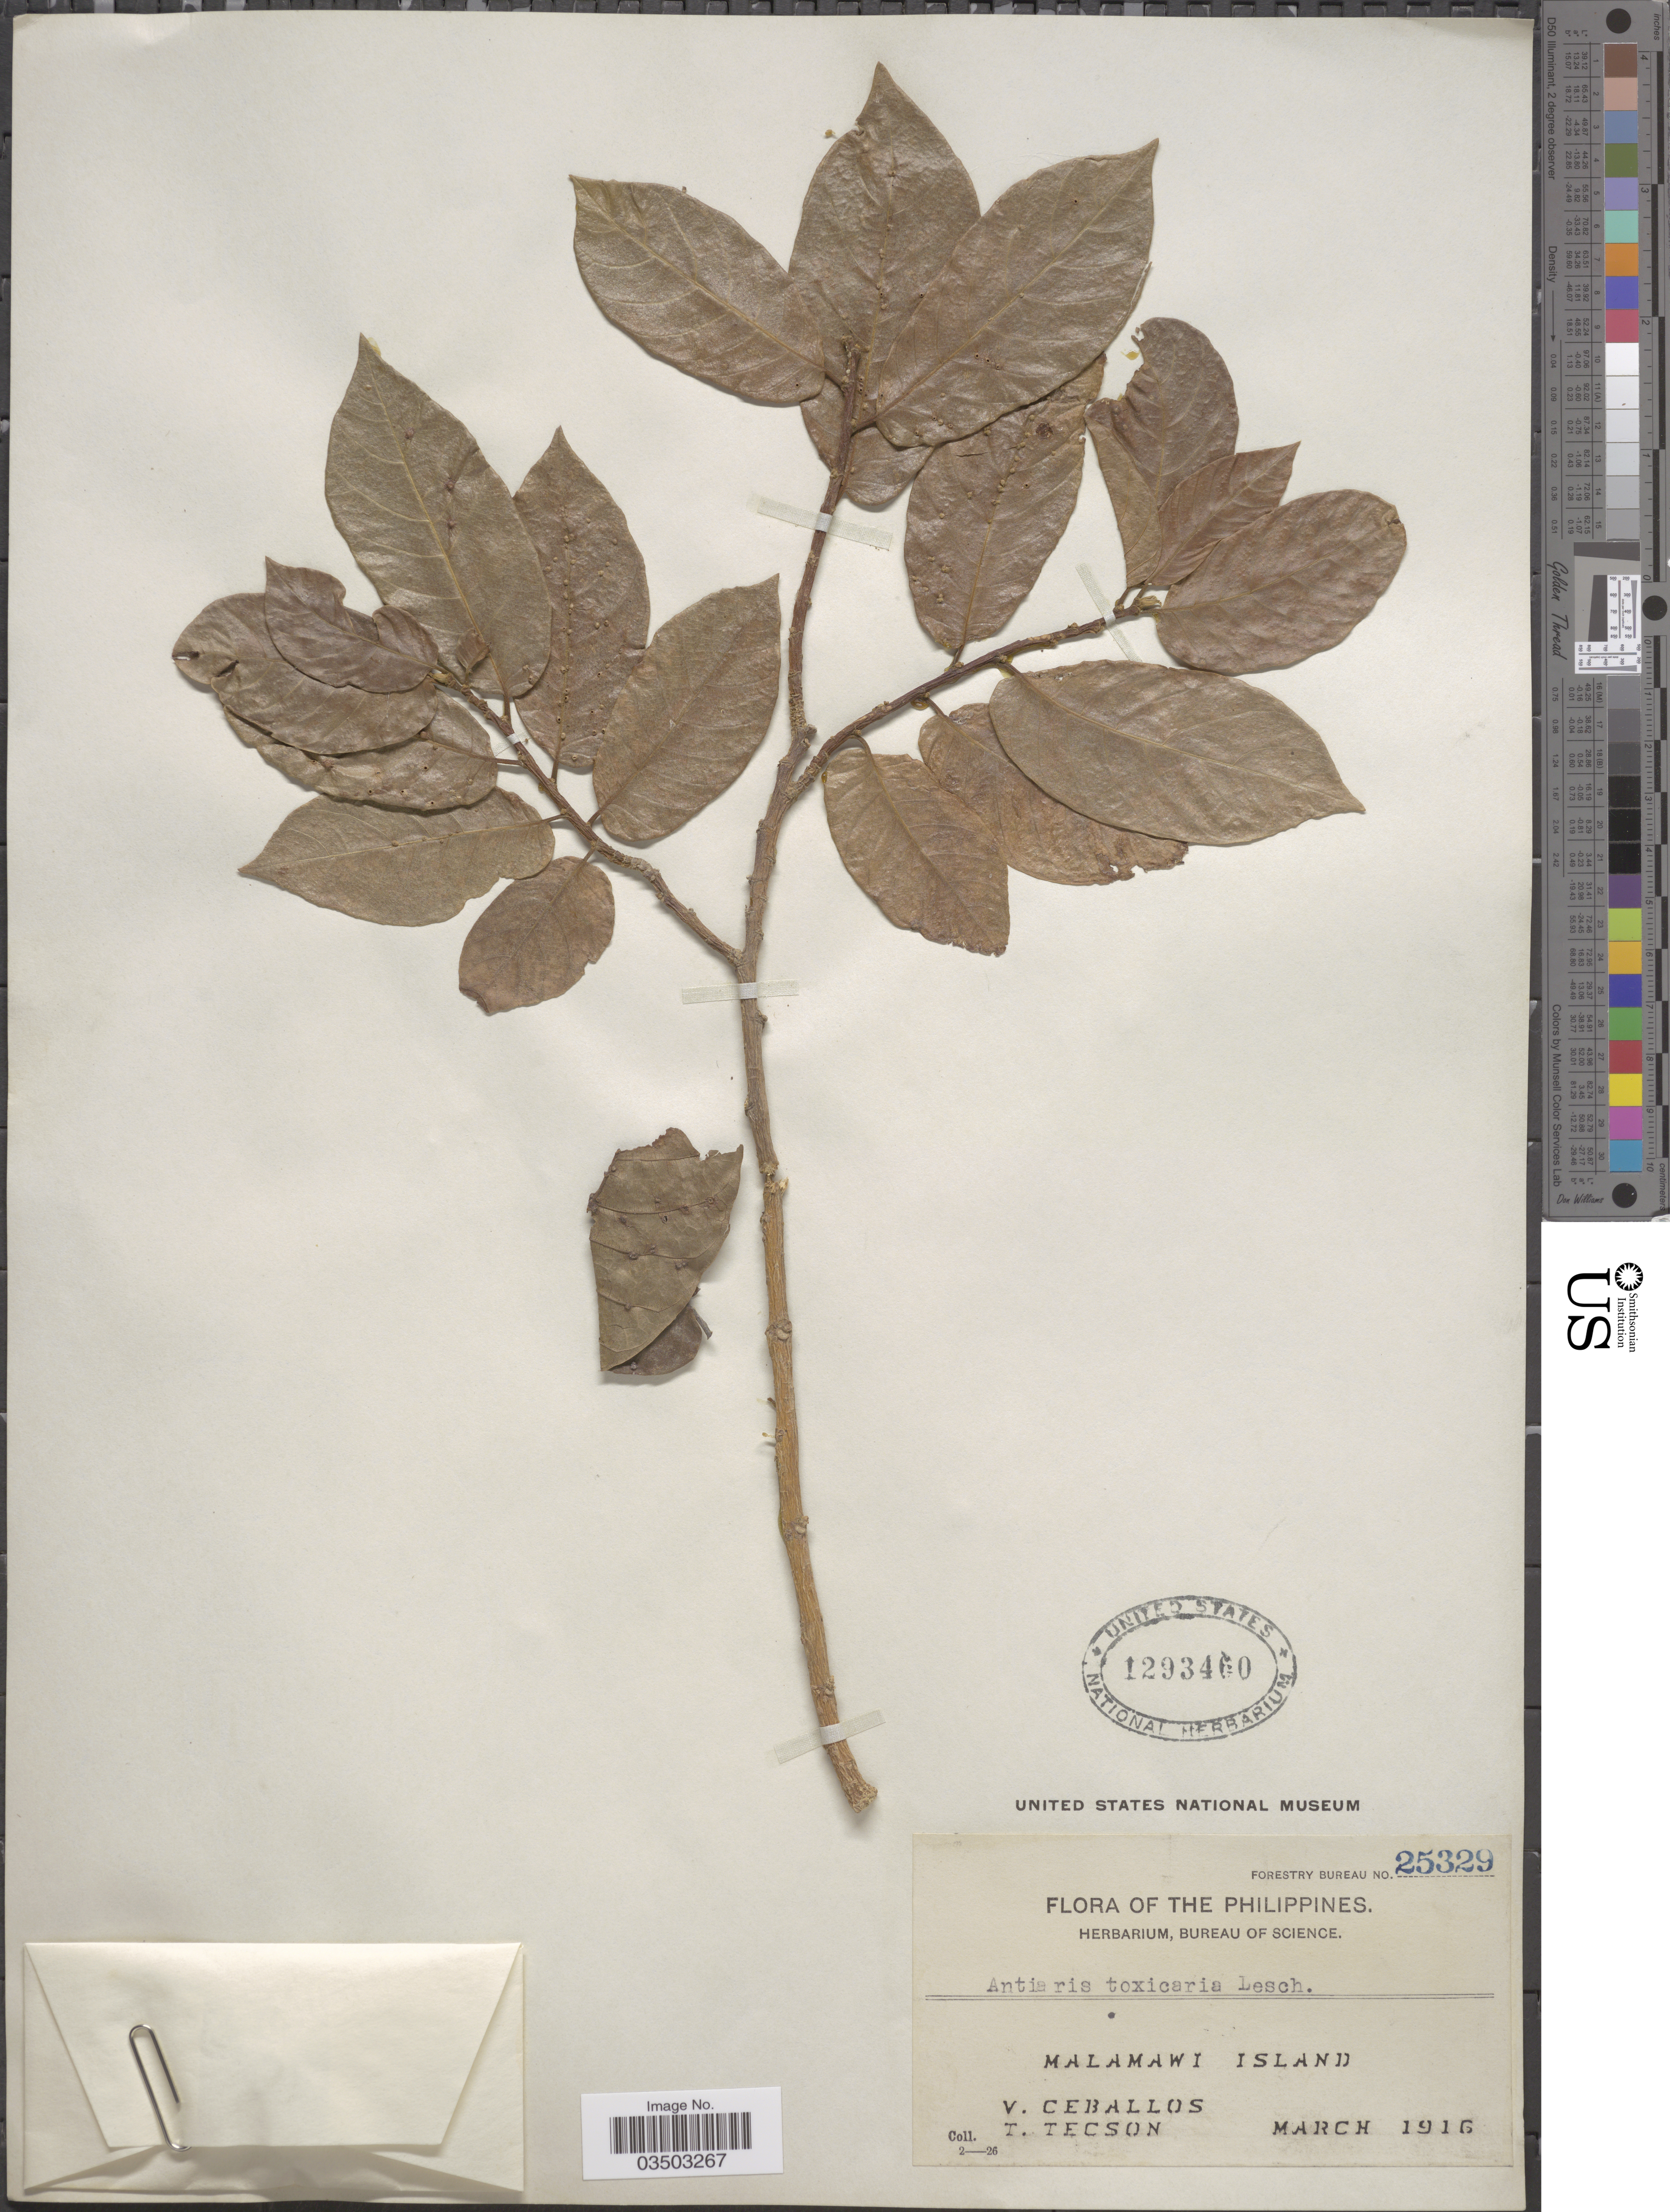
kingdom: Plantae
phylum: Tracheophyta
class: Magnoliopsida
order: Rosales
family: Moraceae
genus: Antiaris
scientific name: Antiaris toxicaria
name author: Lesch.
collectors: V. Ceballos & T. Tecson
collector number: Forestry Bureau 25329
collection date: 1916-03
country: Philippines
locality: Malamawi Island.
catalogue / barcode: US 1293460